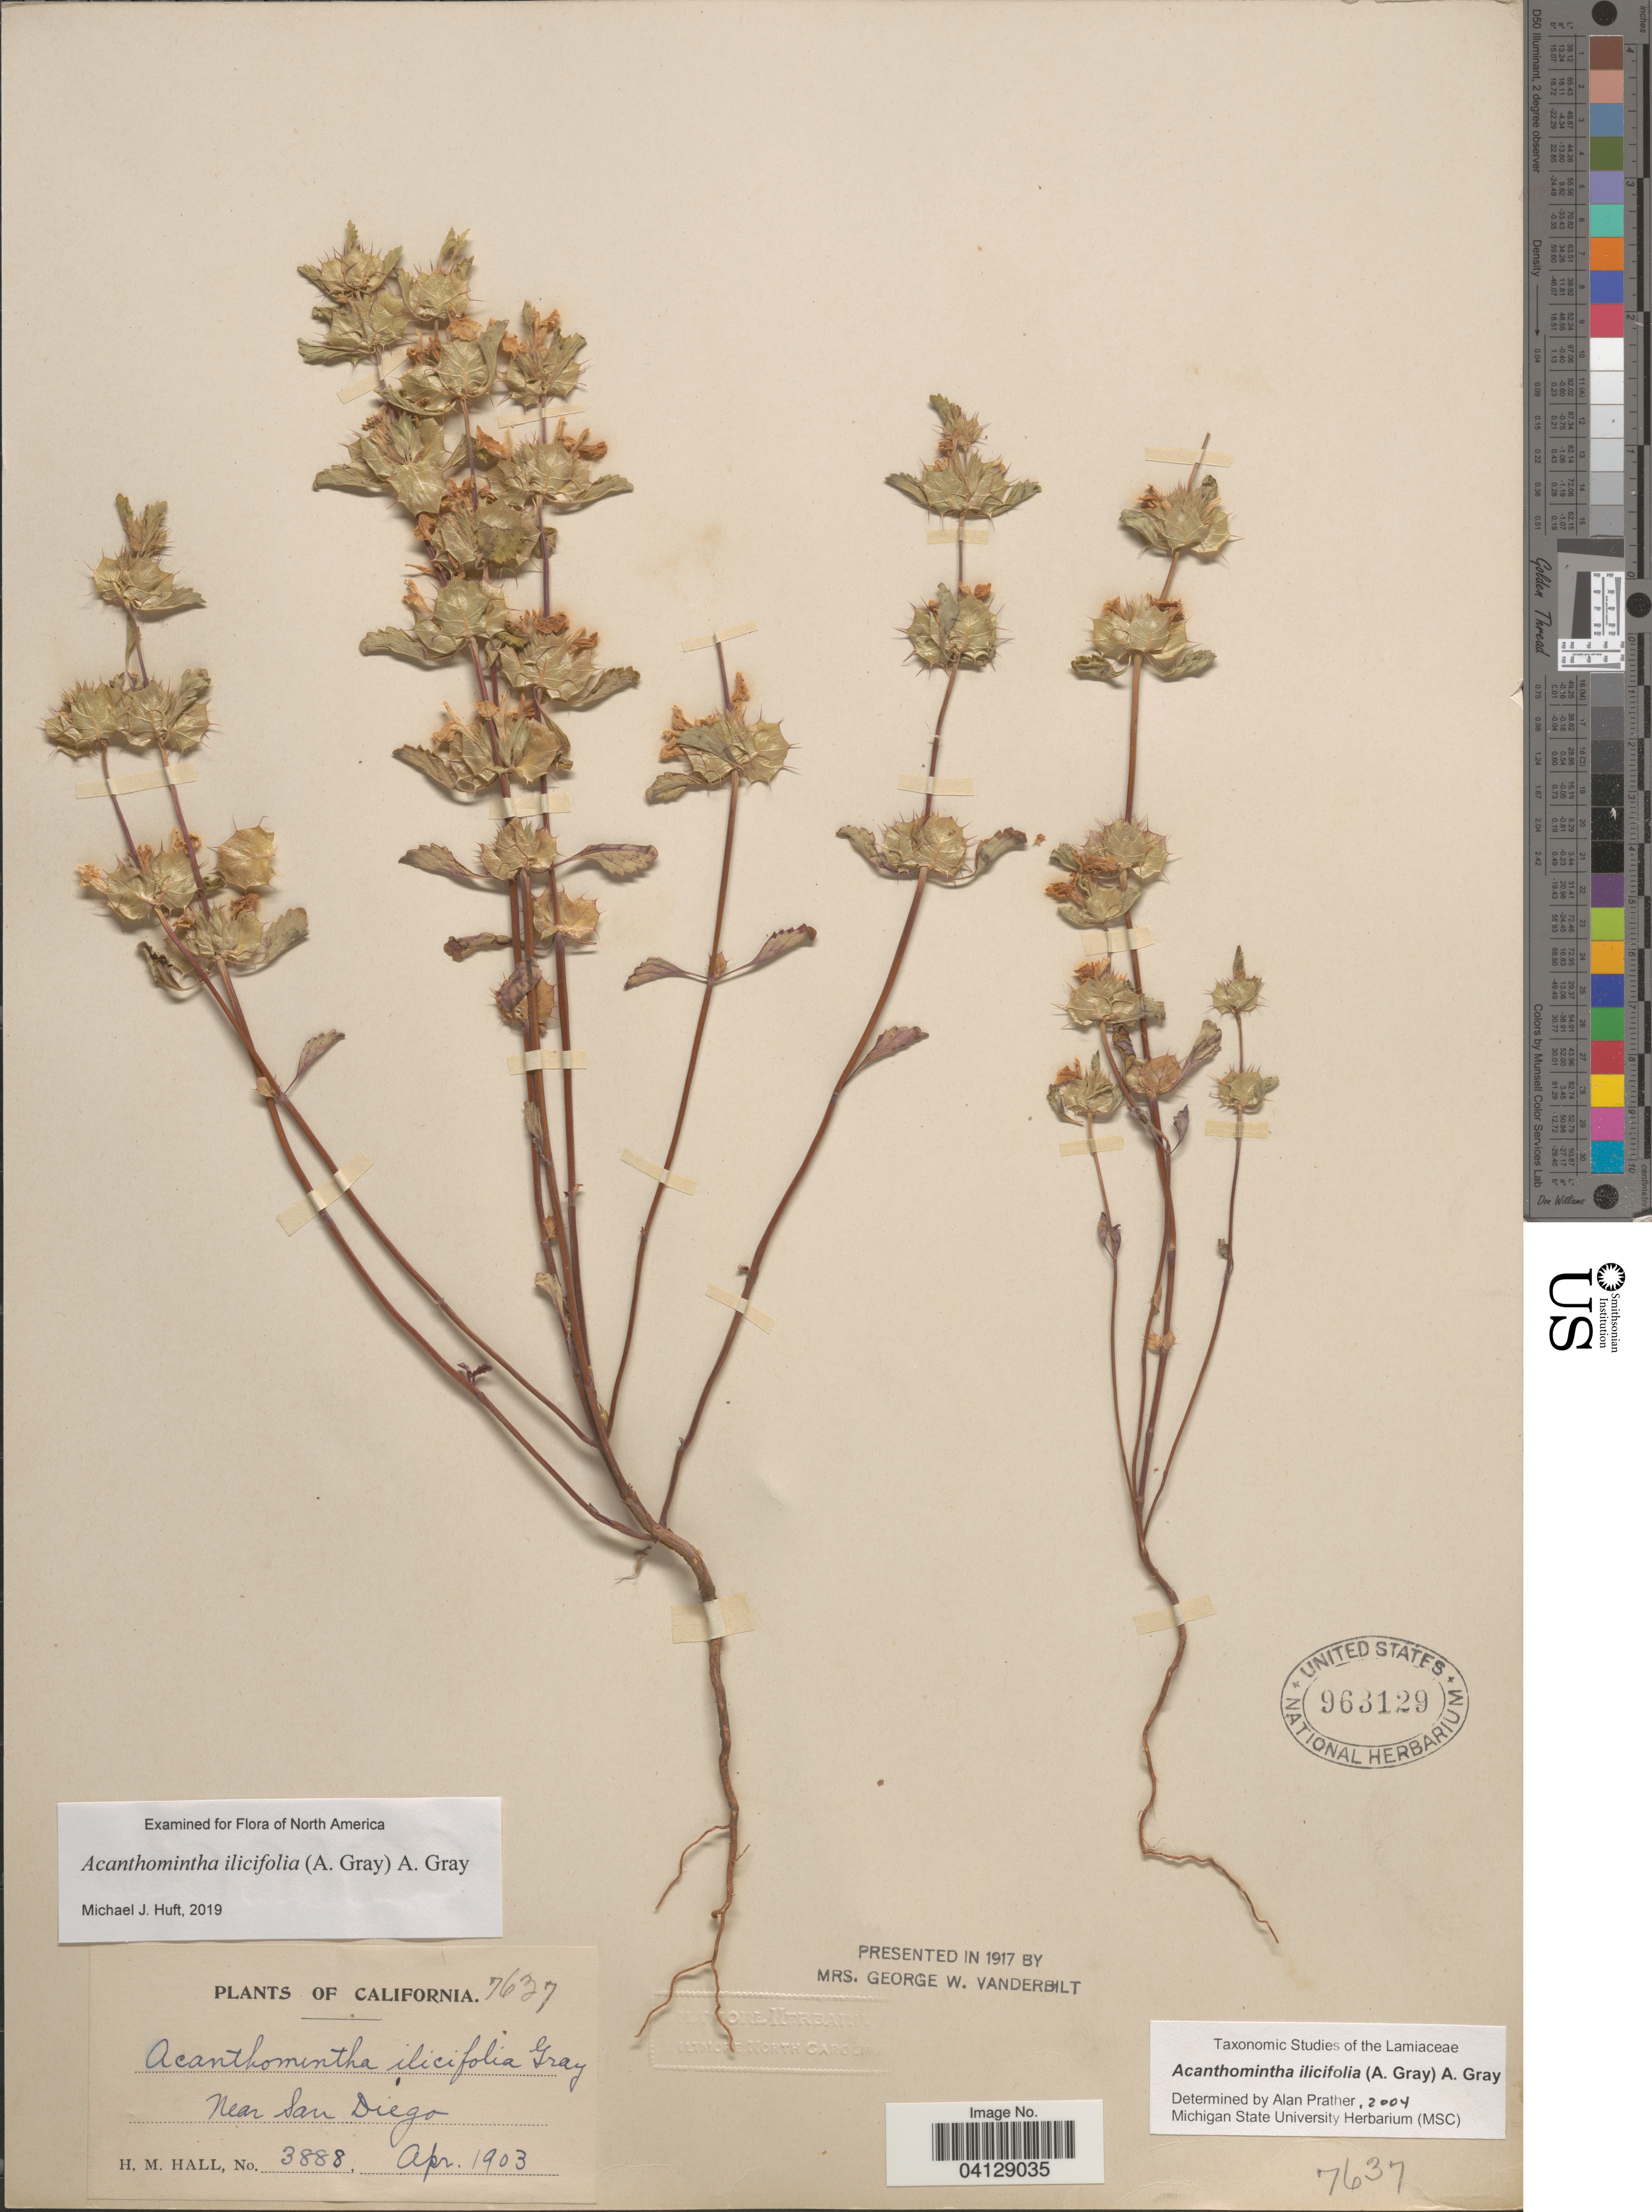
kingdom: Plantae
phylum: Tracheophyta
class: Magnoliopsida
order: Lamiales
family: Lamiaceae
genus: Acanthomintha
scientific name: Acanthomintha ilicifolia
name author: A. Gray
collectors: H. M. Hall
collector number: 3888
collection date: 1903-04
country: United States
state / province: California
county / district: San Diego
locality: Near San Diego.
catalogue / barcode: US 963129